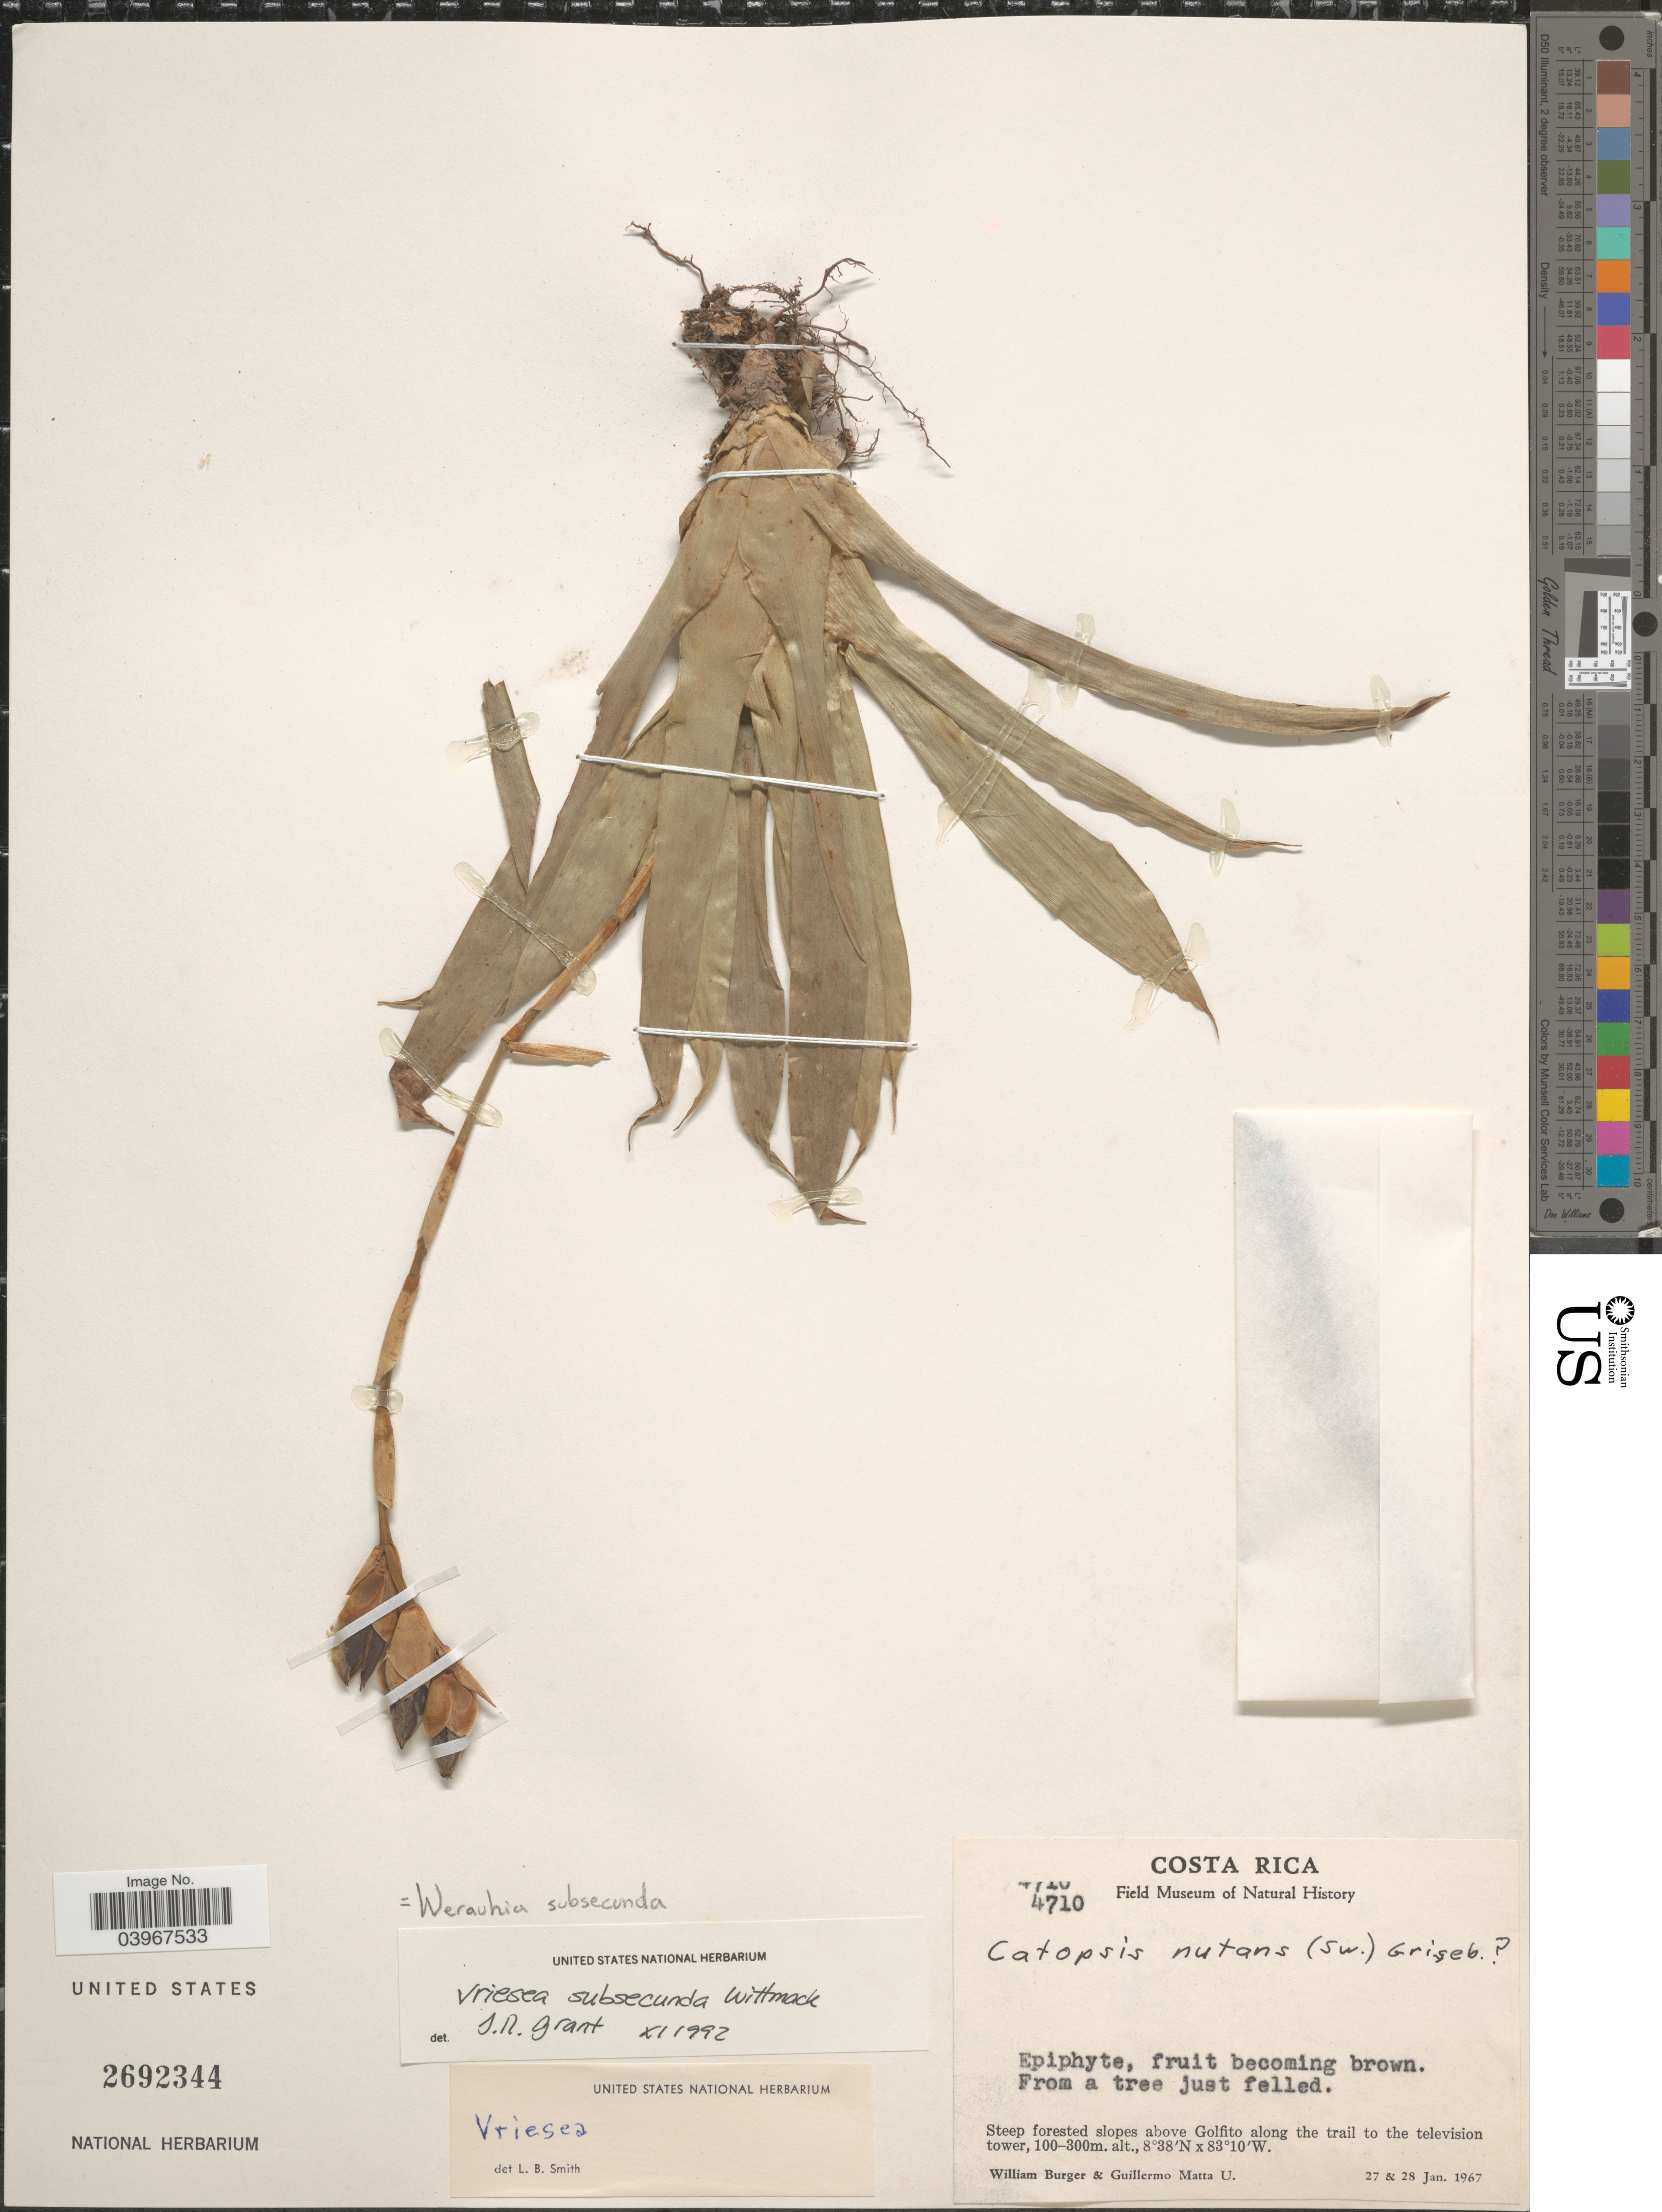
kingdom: Plantae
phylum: Tracheophyta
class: Liliopsida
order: Poales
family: Bromeliaceae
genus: Werauhia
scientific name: Werauhia subsecunda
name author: (Wittm.) J.R. Grant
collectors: W. Burger & G. Matta U.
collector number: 4710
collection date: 1967-01-27/1967-01-28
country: Costa Rica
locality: Steep forested slopes above Golfito along the trail to the television tower.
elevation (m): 100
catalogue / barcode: US 2692344